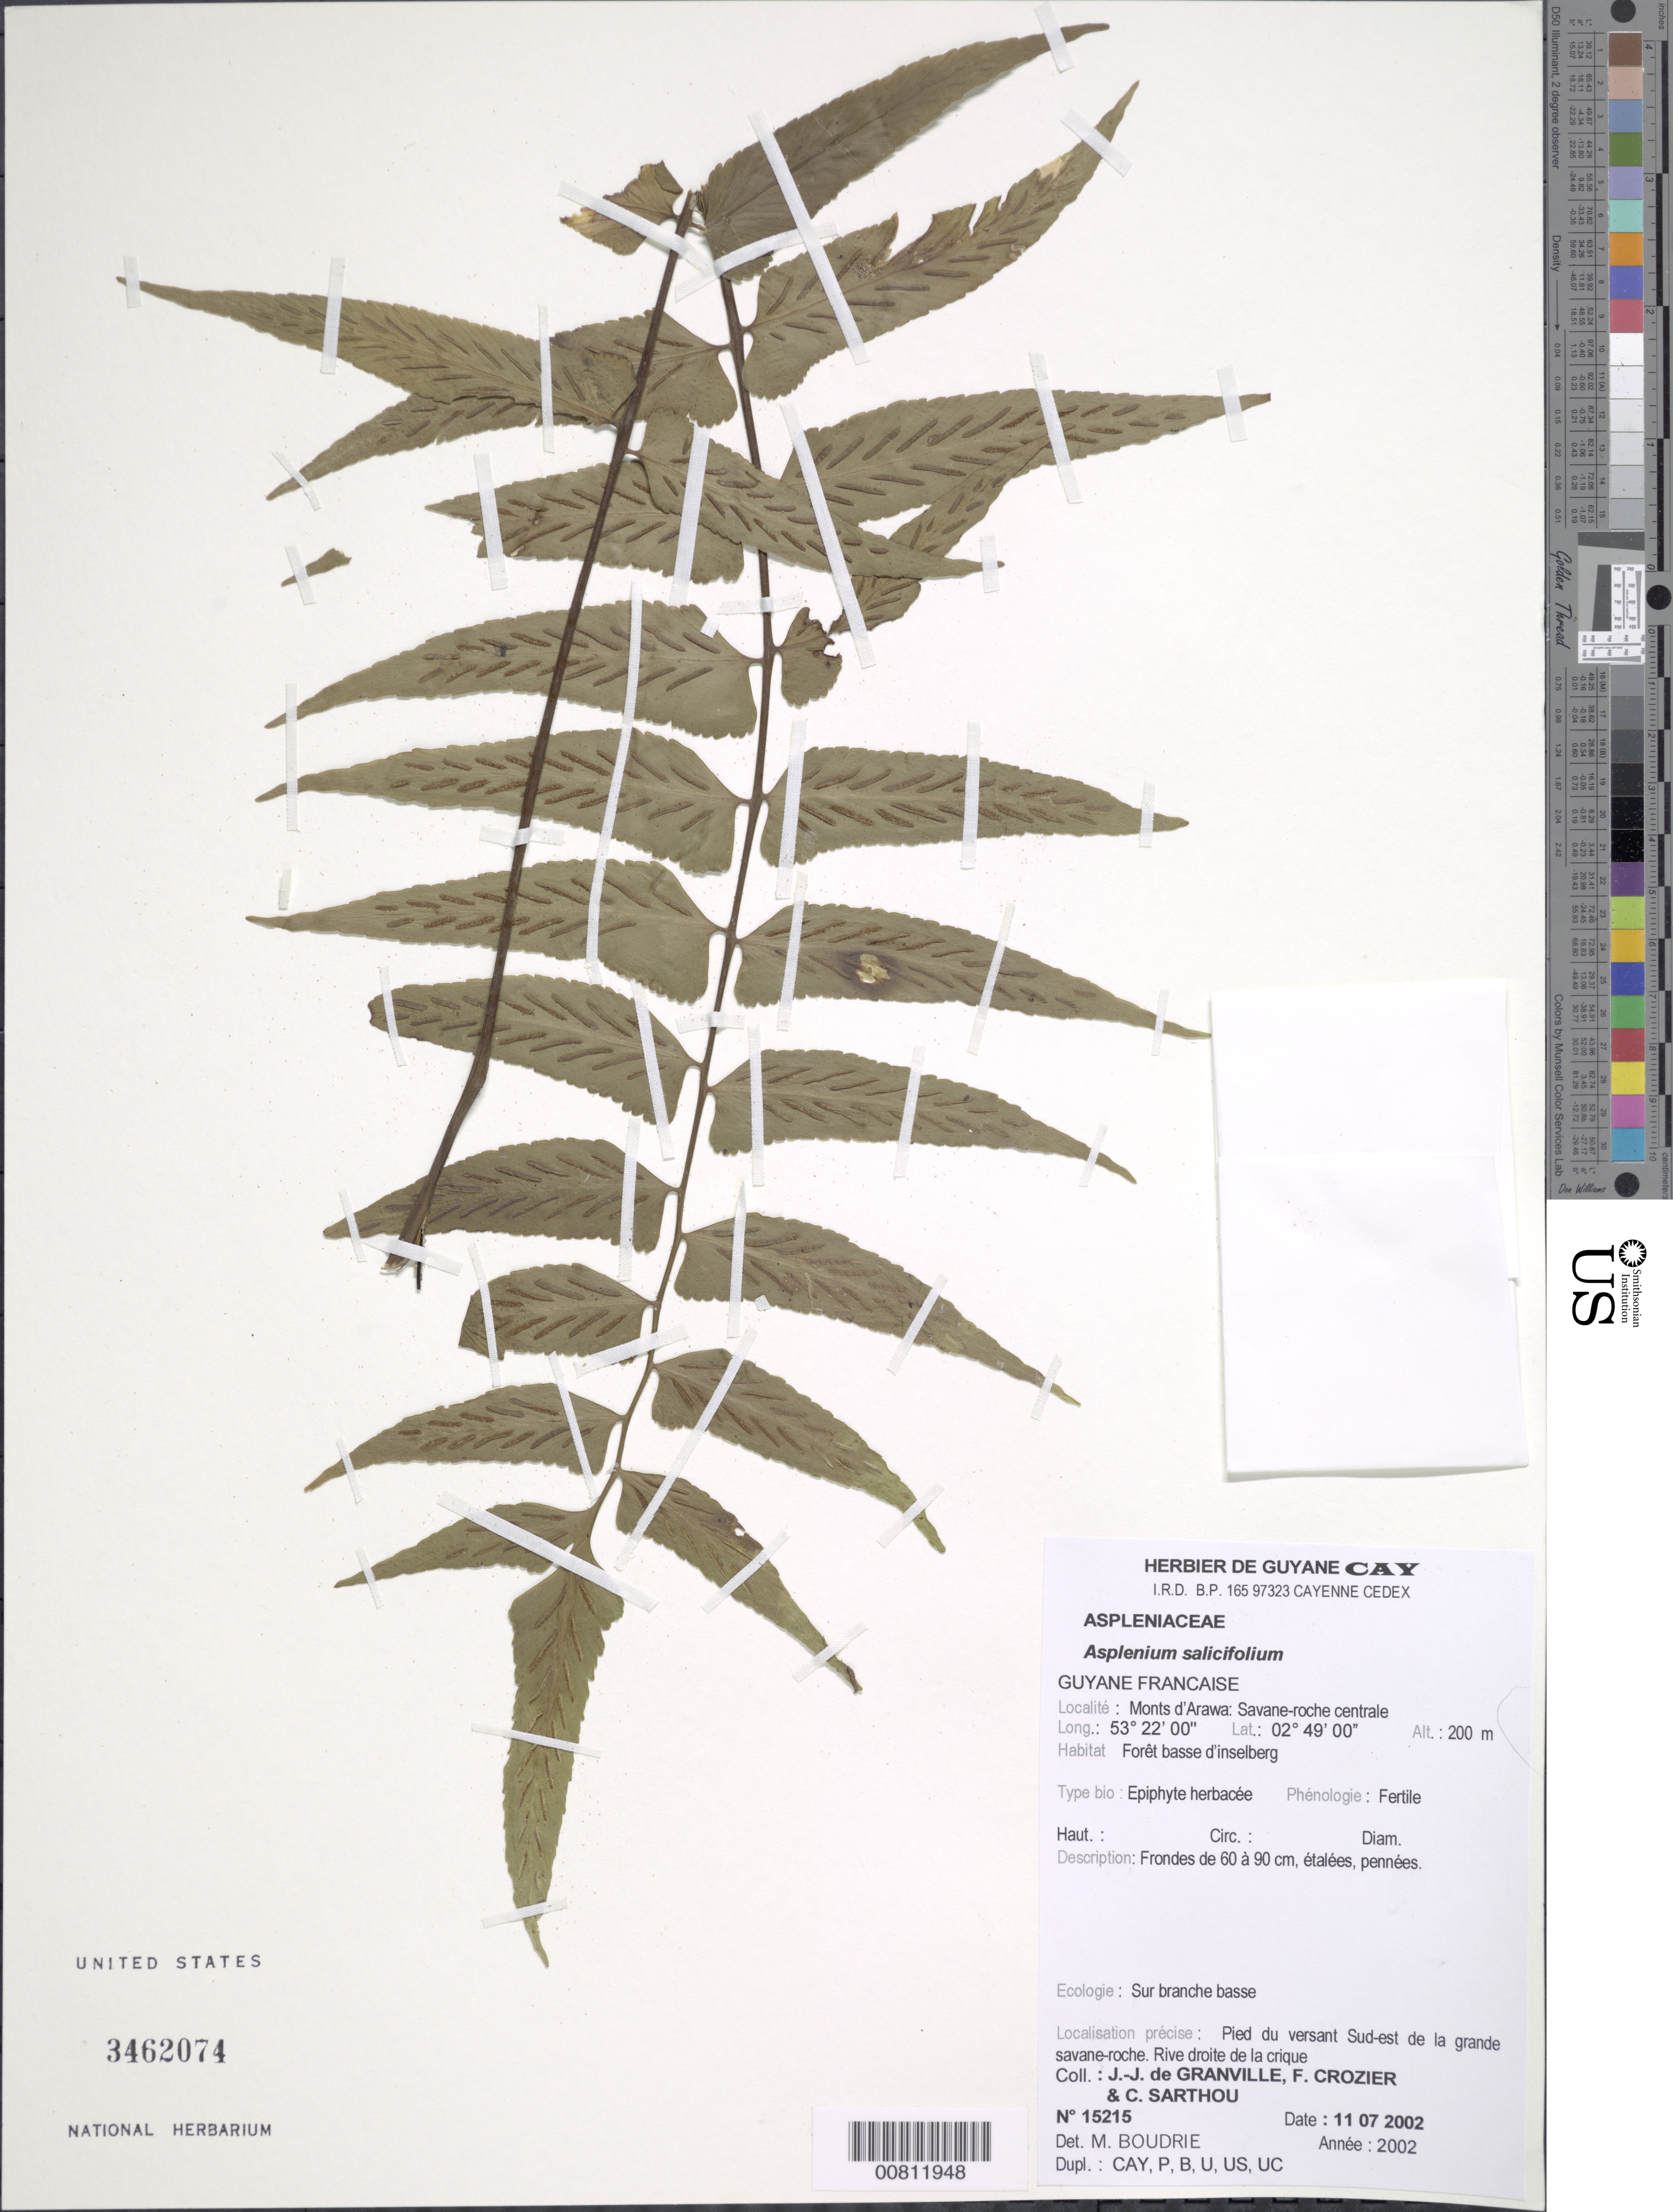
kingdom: Plantae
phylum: Tracheophyta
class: Polypodiopsida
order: Polypodiales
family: Aspleniaceae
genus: Asplenium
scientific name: Asplenium salicifolium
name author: L.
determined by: Boudrie, M.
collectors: J.-J. de Granville, F. Crozier & C. Sarthou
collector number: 15215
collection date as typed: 11-Jul-02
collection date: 2002-07-11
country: French Guiana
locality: Monts d'Arawa, zone de la savane-roche centrale, pied du versant sud-est de la grande savane-roche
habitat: Forêt basse sur inselberg. Sur branche basse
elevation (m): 200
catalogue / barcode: US 3462074